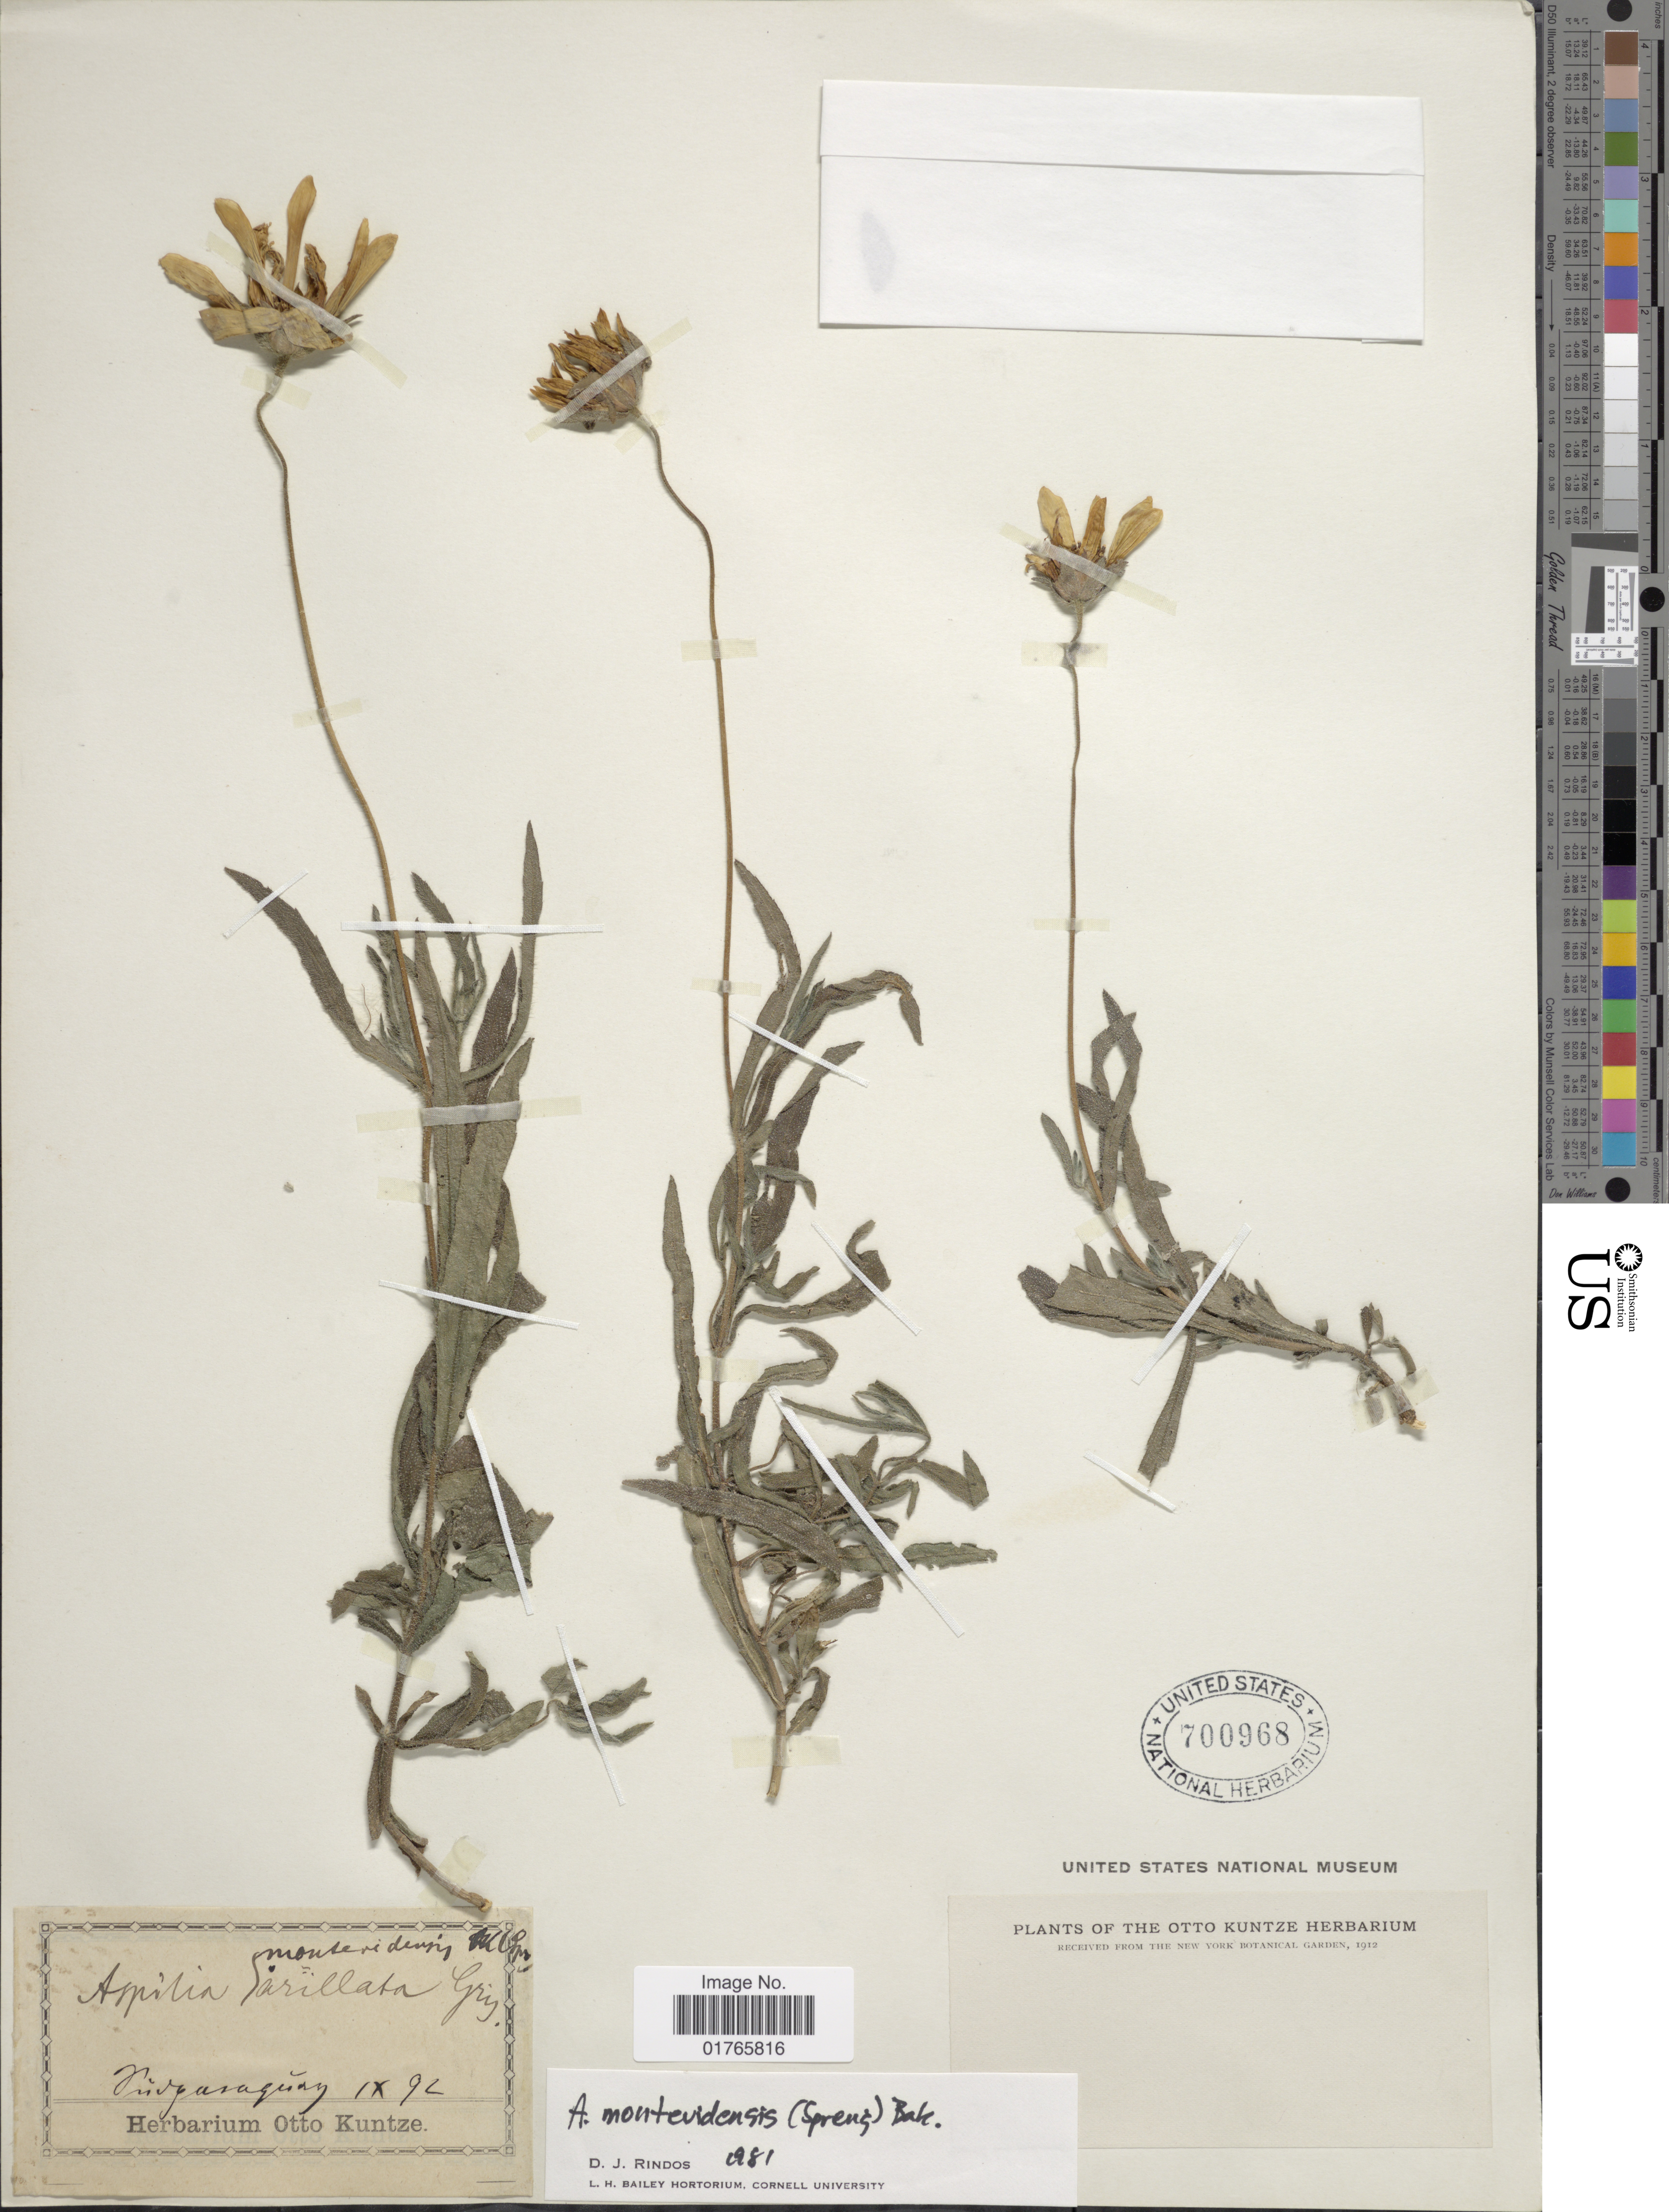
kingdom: Plantae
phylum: Tracheophyta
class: Magnoliopsida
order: Asterales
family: Asteraceae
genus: Aspilia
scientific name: Aspilia montividensis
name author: (Spreng.) Baker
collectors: ex herb. Otto Kuntze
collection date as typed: Transcribed d/m/y: /11/92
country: Paraguay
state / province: Asuncion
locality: Vidyasagung [interpreted]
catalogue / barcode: US 700968